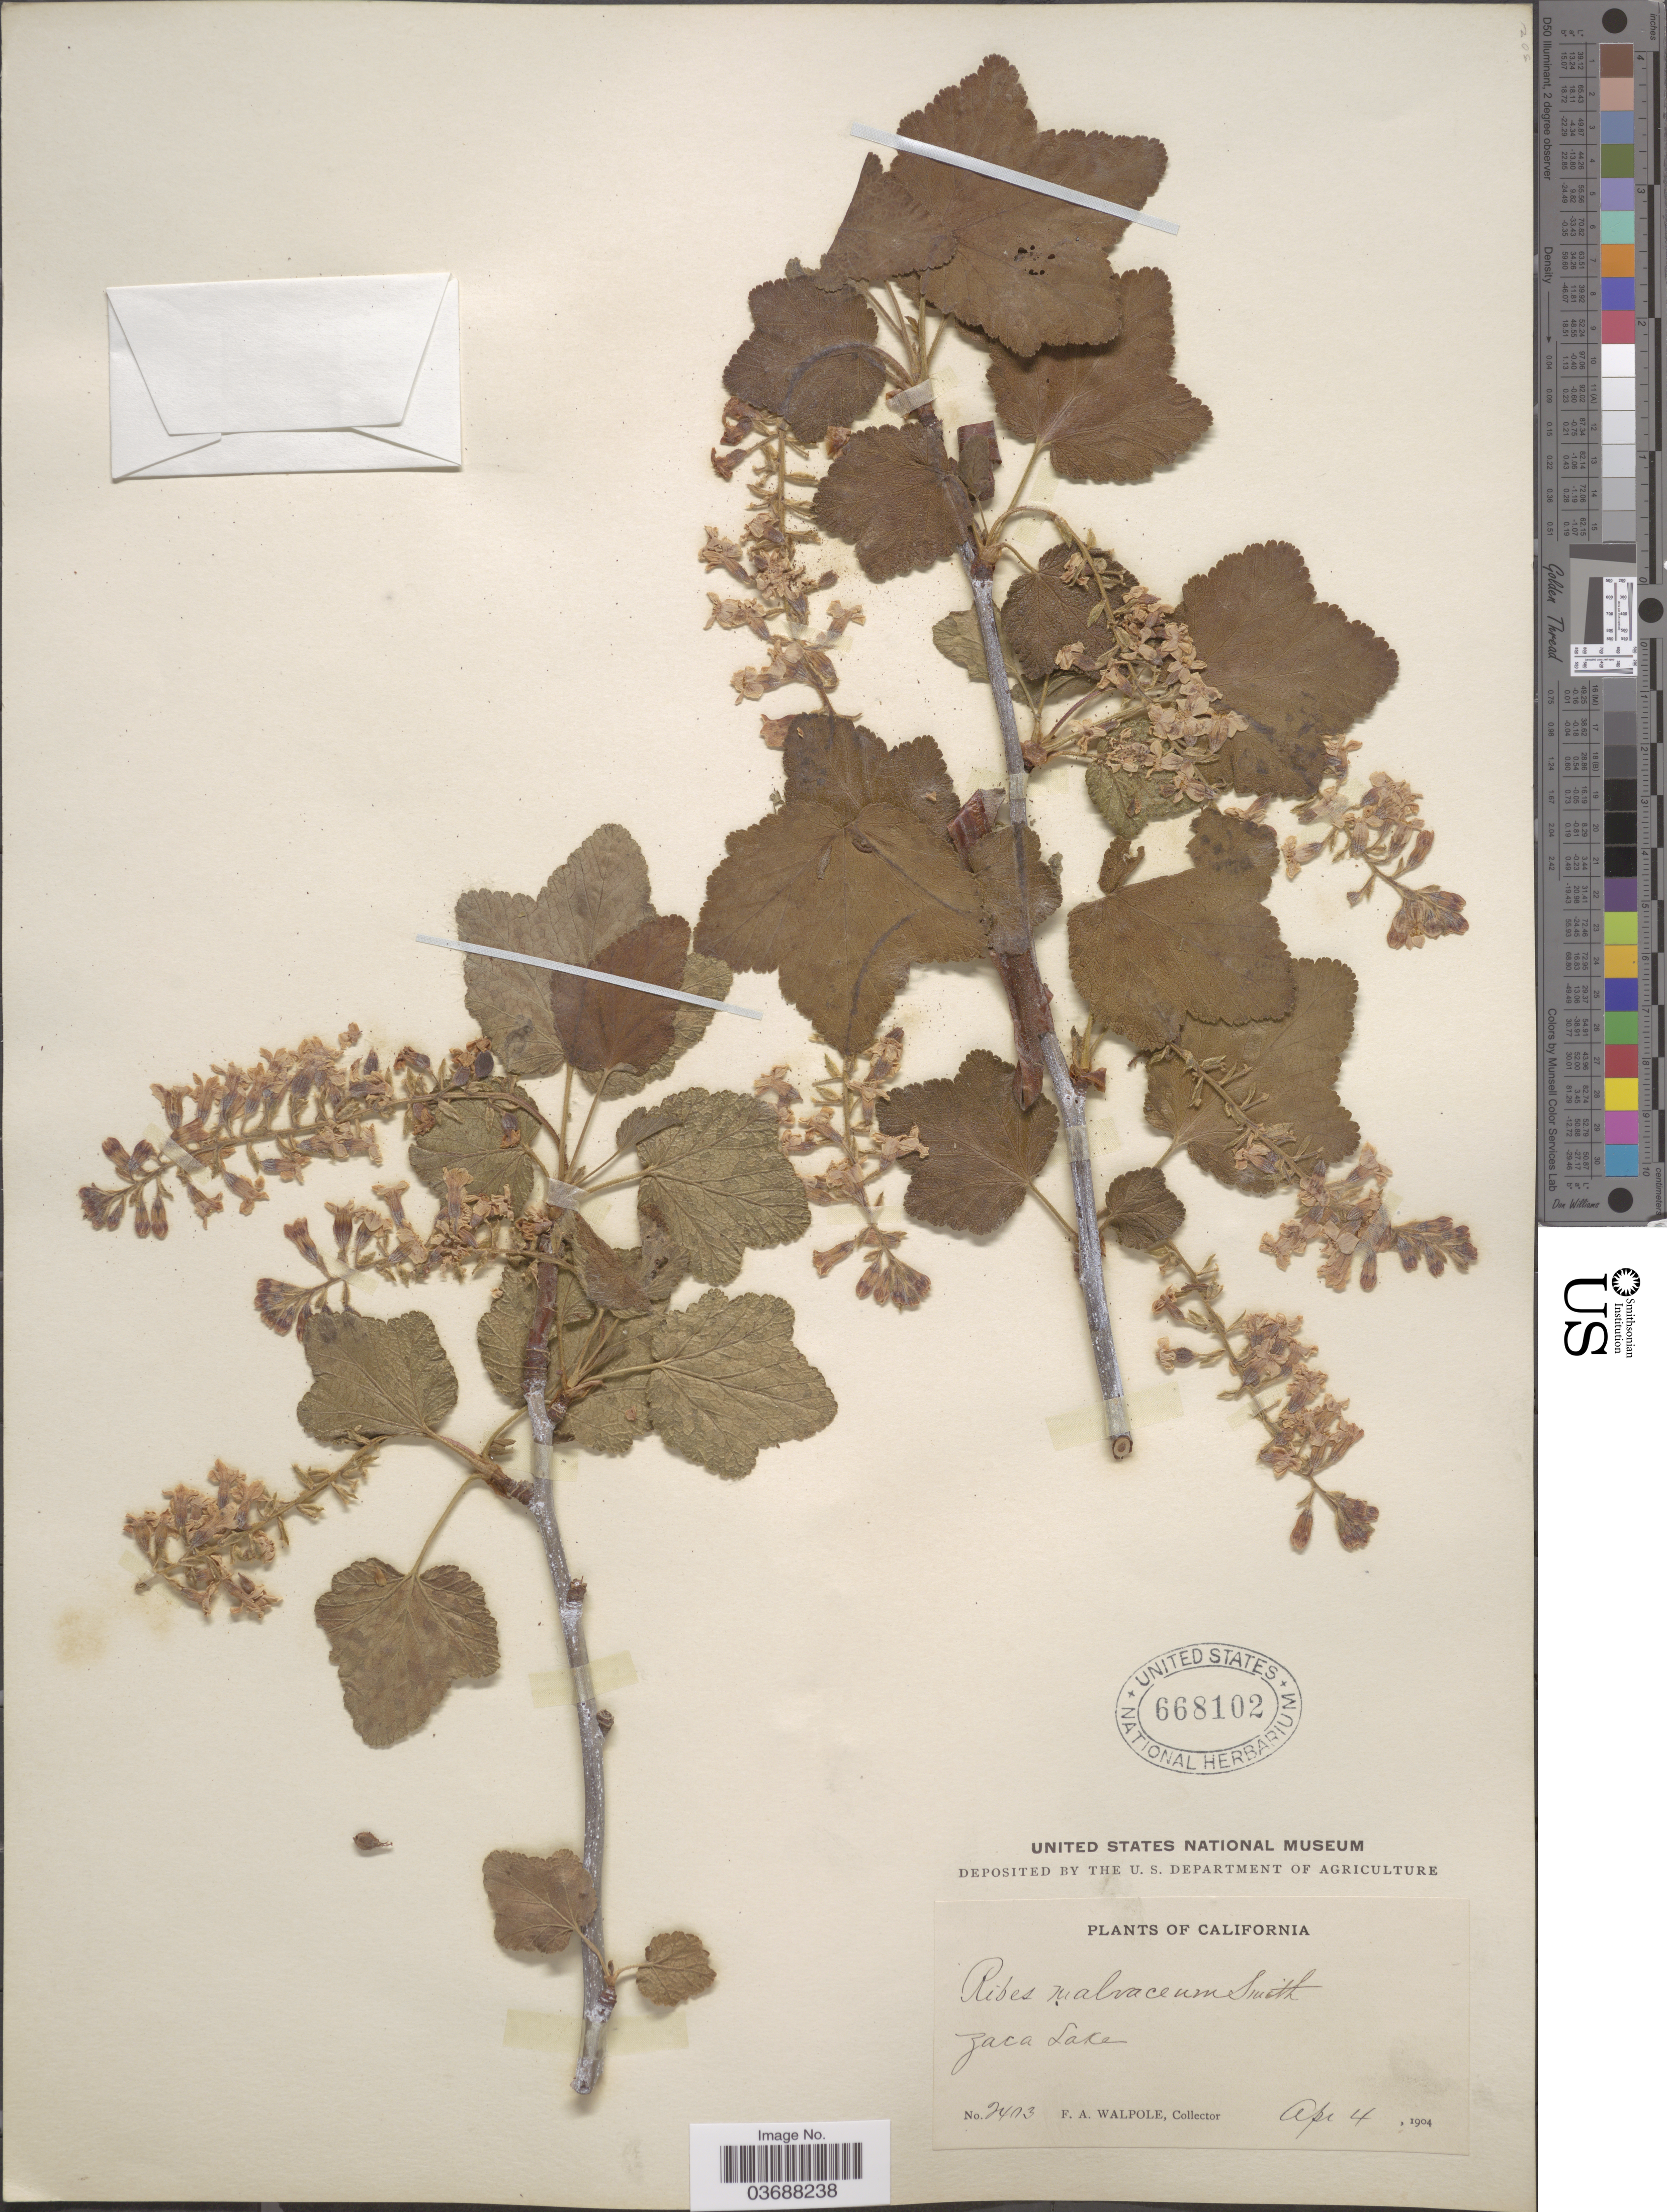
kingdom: Plantae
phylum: Tracheophyta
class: Magnoliopsida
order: Saxifragales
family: Grossulariaceae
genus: Ribes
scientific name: Ribes malvaceum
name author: Sm.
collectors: F. Walpole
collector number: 2403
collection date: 1904-04-04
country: United States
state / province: California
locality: Zaca Lake.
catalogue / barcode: US 668102